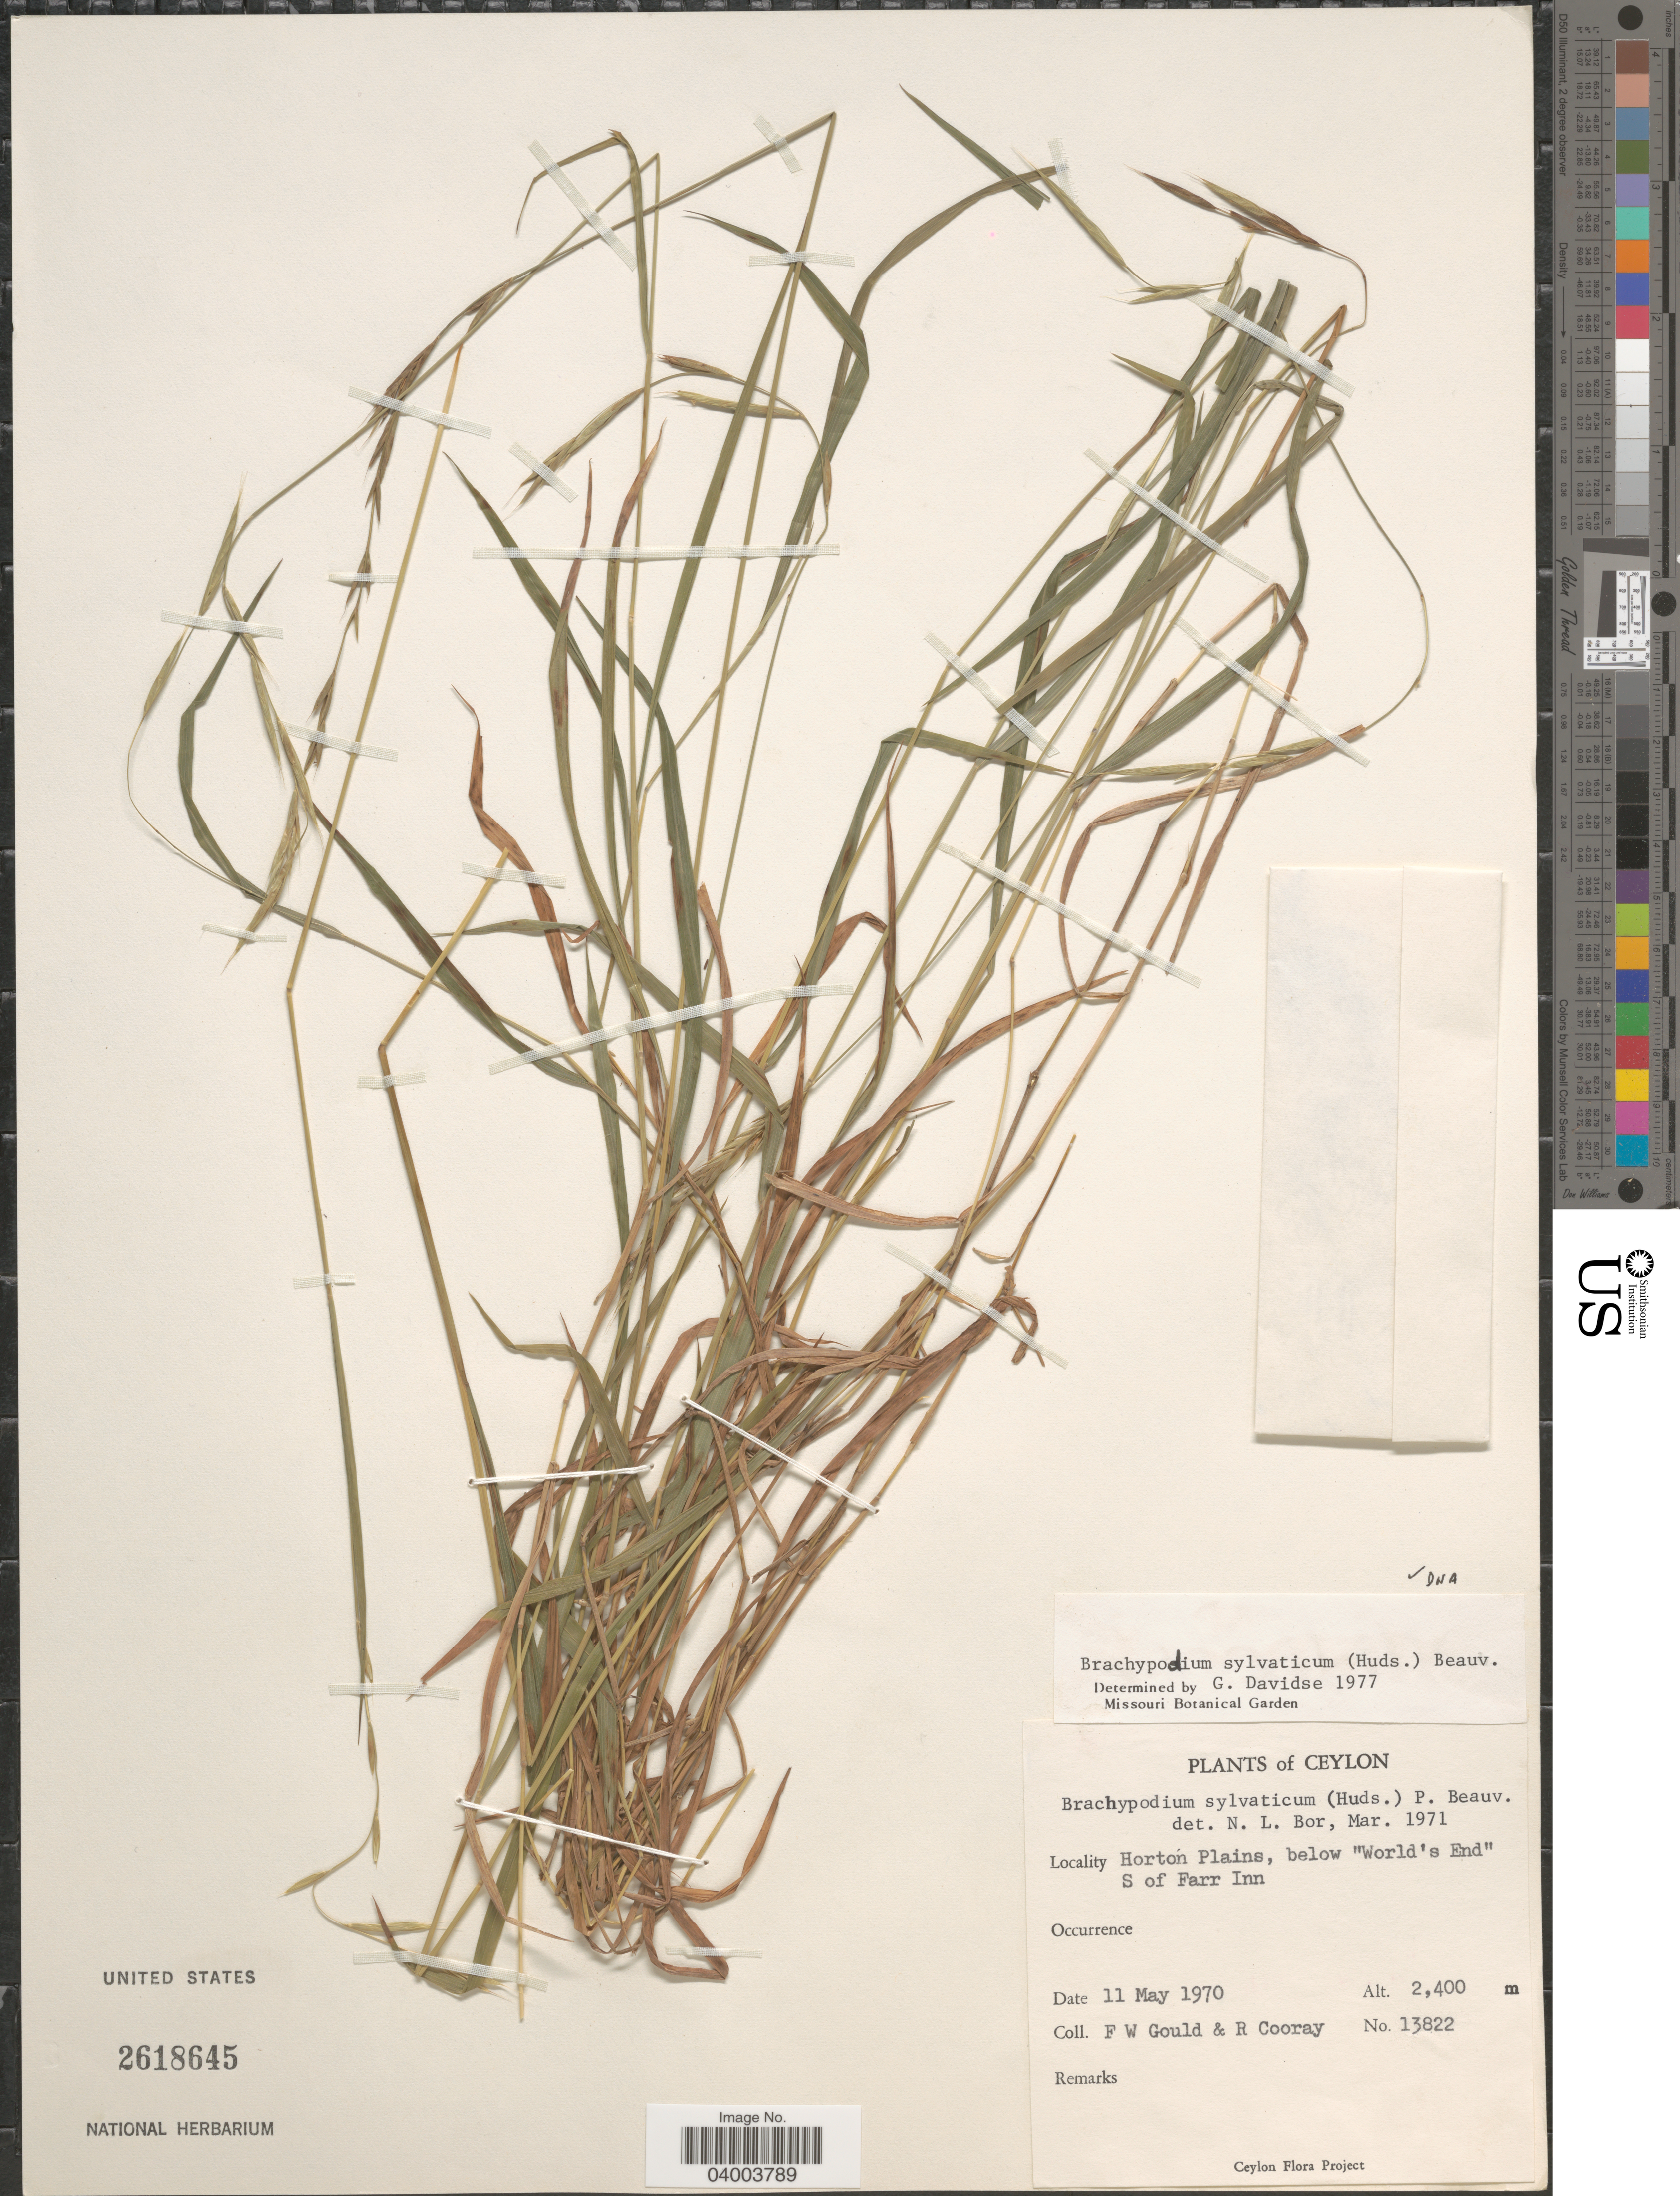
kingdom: Plantae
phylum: Tracheophyta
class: Liliopsida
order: Poales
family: Poaceae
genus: Brachypodium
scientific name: Brachypodium sylvaticum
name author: (Huds.) P. Beauv.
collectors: F. W. Gould & R. Cooray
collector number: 13822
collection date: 1970-05-11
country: Sri Lanka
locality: Ceylon. Horton Plains, below "World's End" S of Farr Inn.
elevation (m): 2400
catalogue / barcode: US 2618645